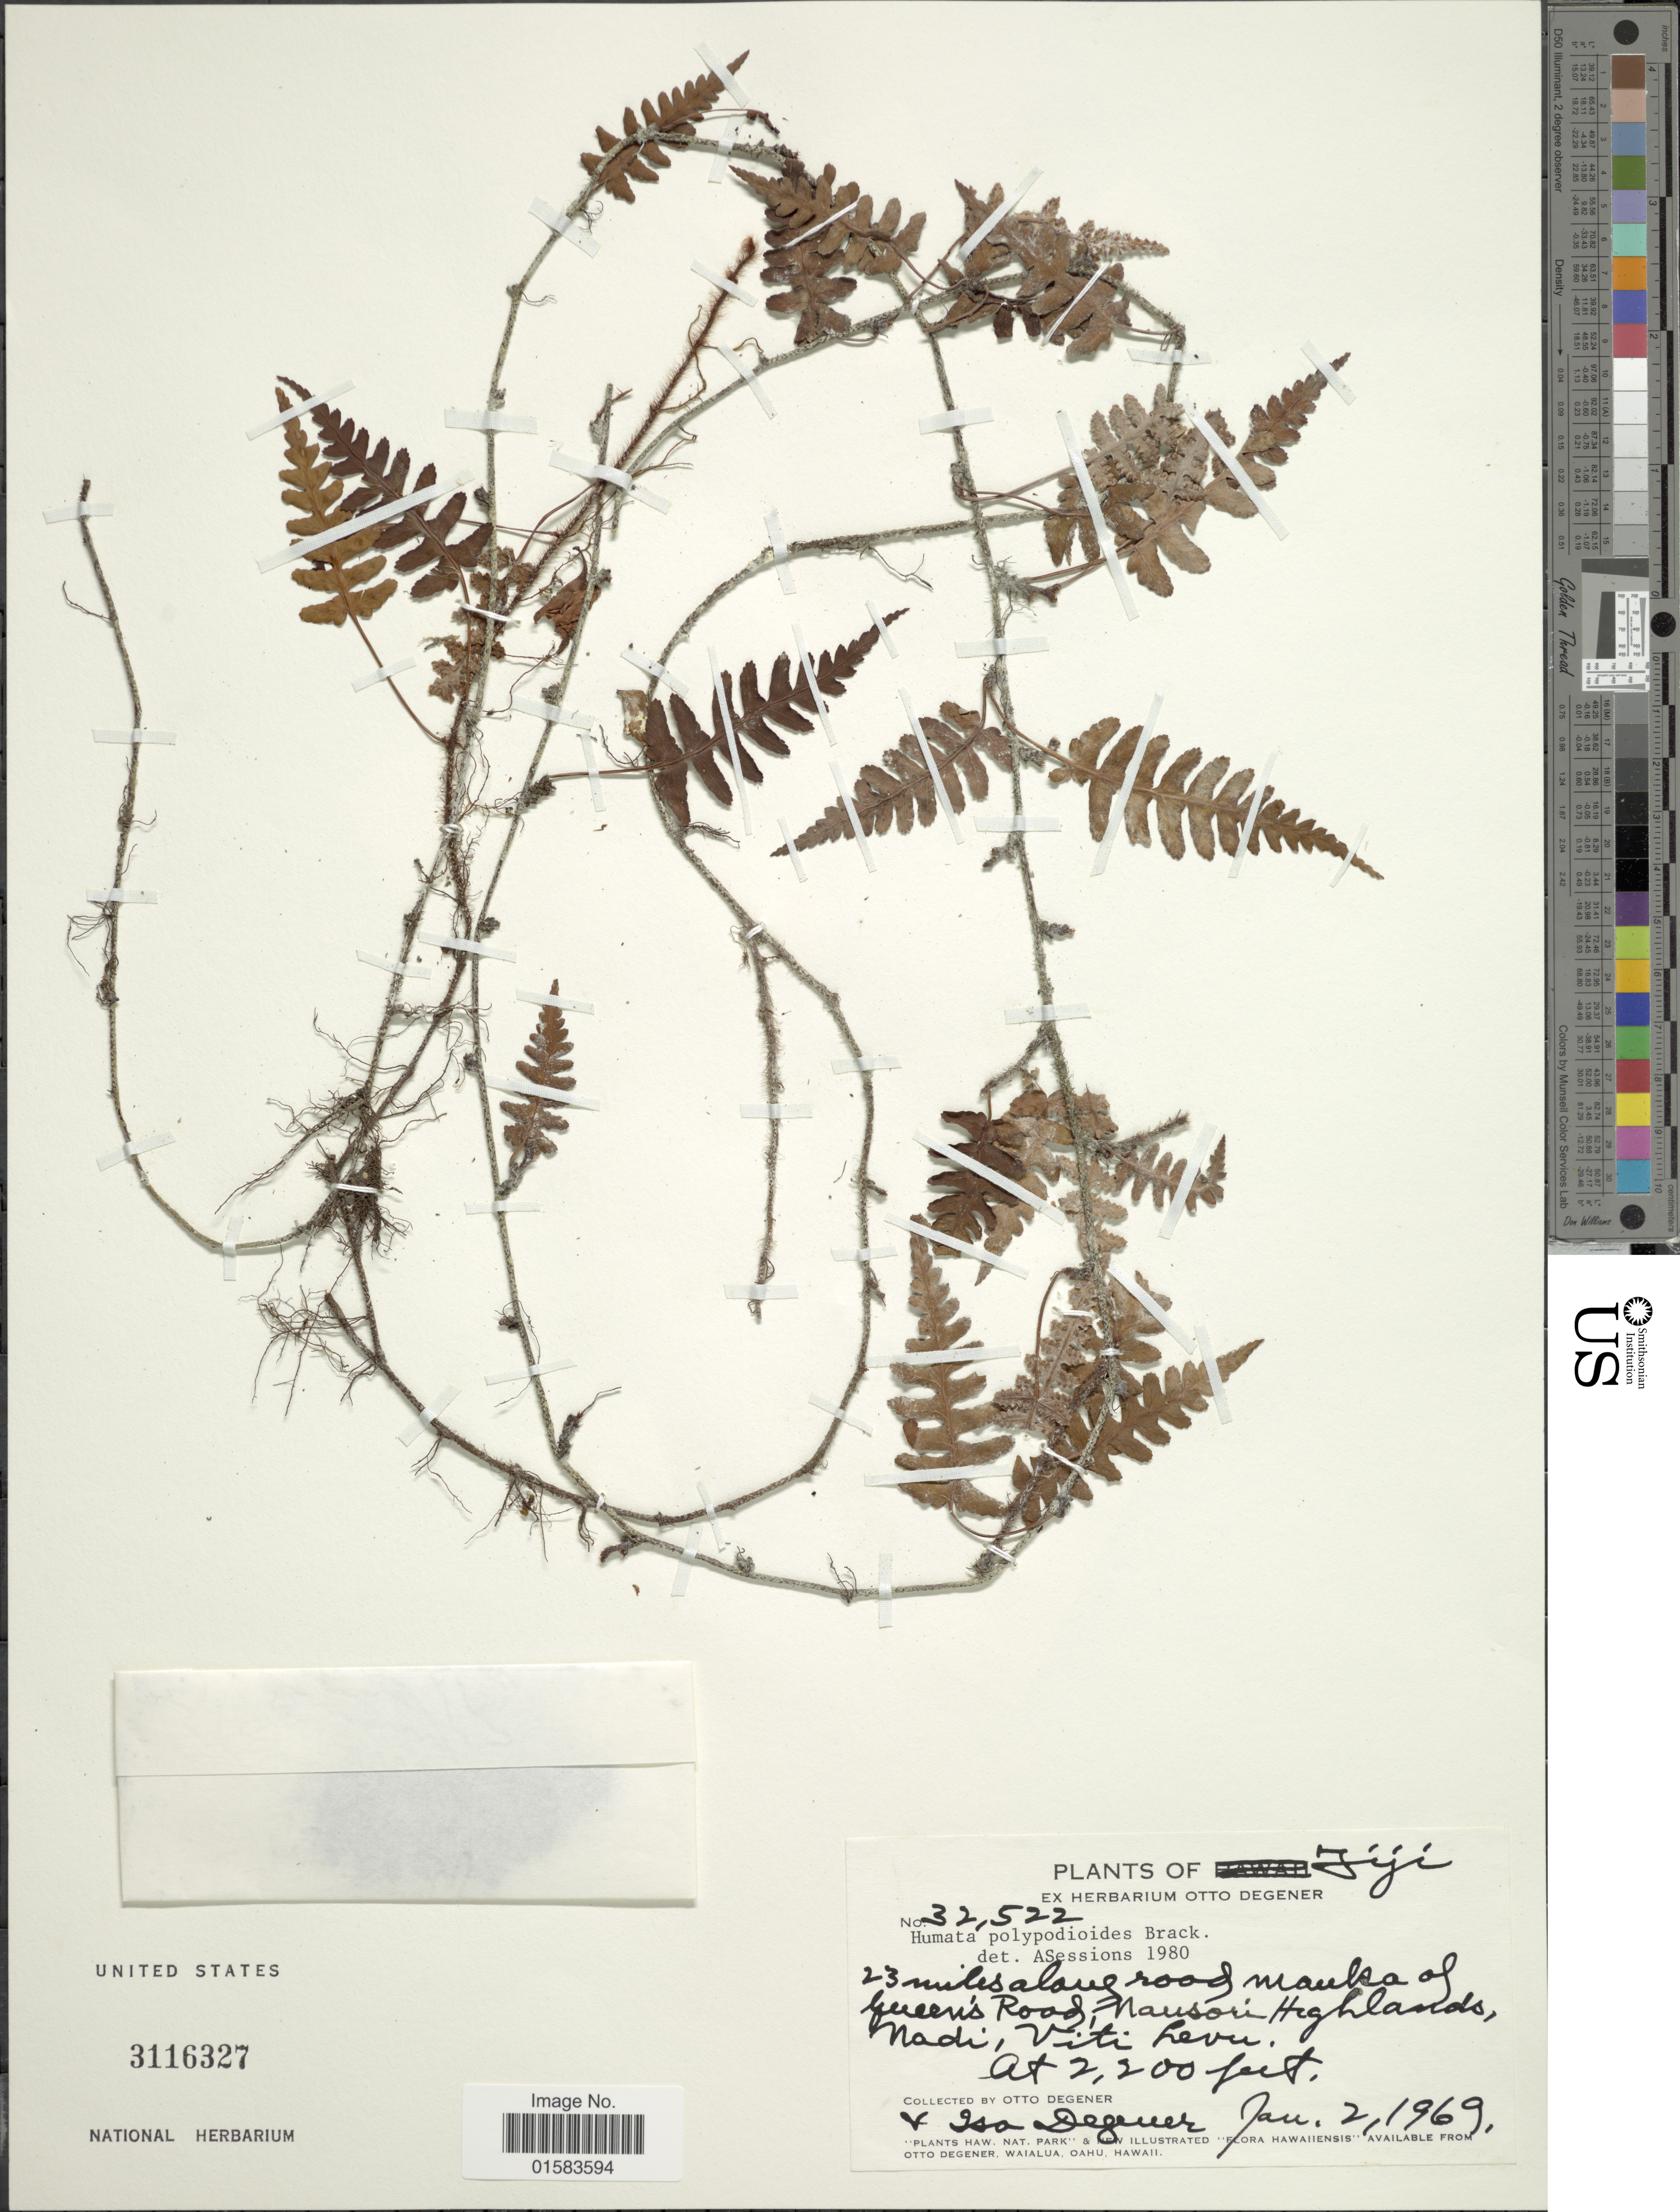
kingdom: Plantae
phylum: Tracheophyta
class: Polypodiopsida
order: Polypodiales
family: Davalliaceae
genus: Davallia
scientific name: Davallia sessilifolia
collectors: O. Degener & I. Degener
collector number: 32522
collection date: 1969-01-02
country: Fiji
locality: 23 miles along road Maulsa of Guerrns Road, Nausori Highlands, Nadi, Viti Levu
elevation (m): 671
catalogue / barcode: US 3116327